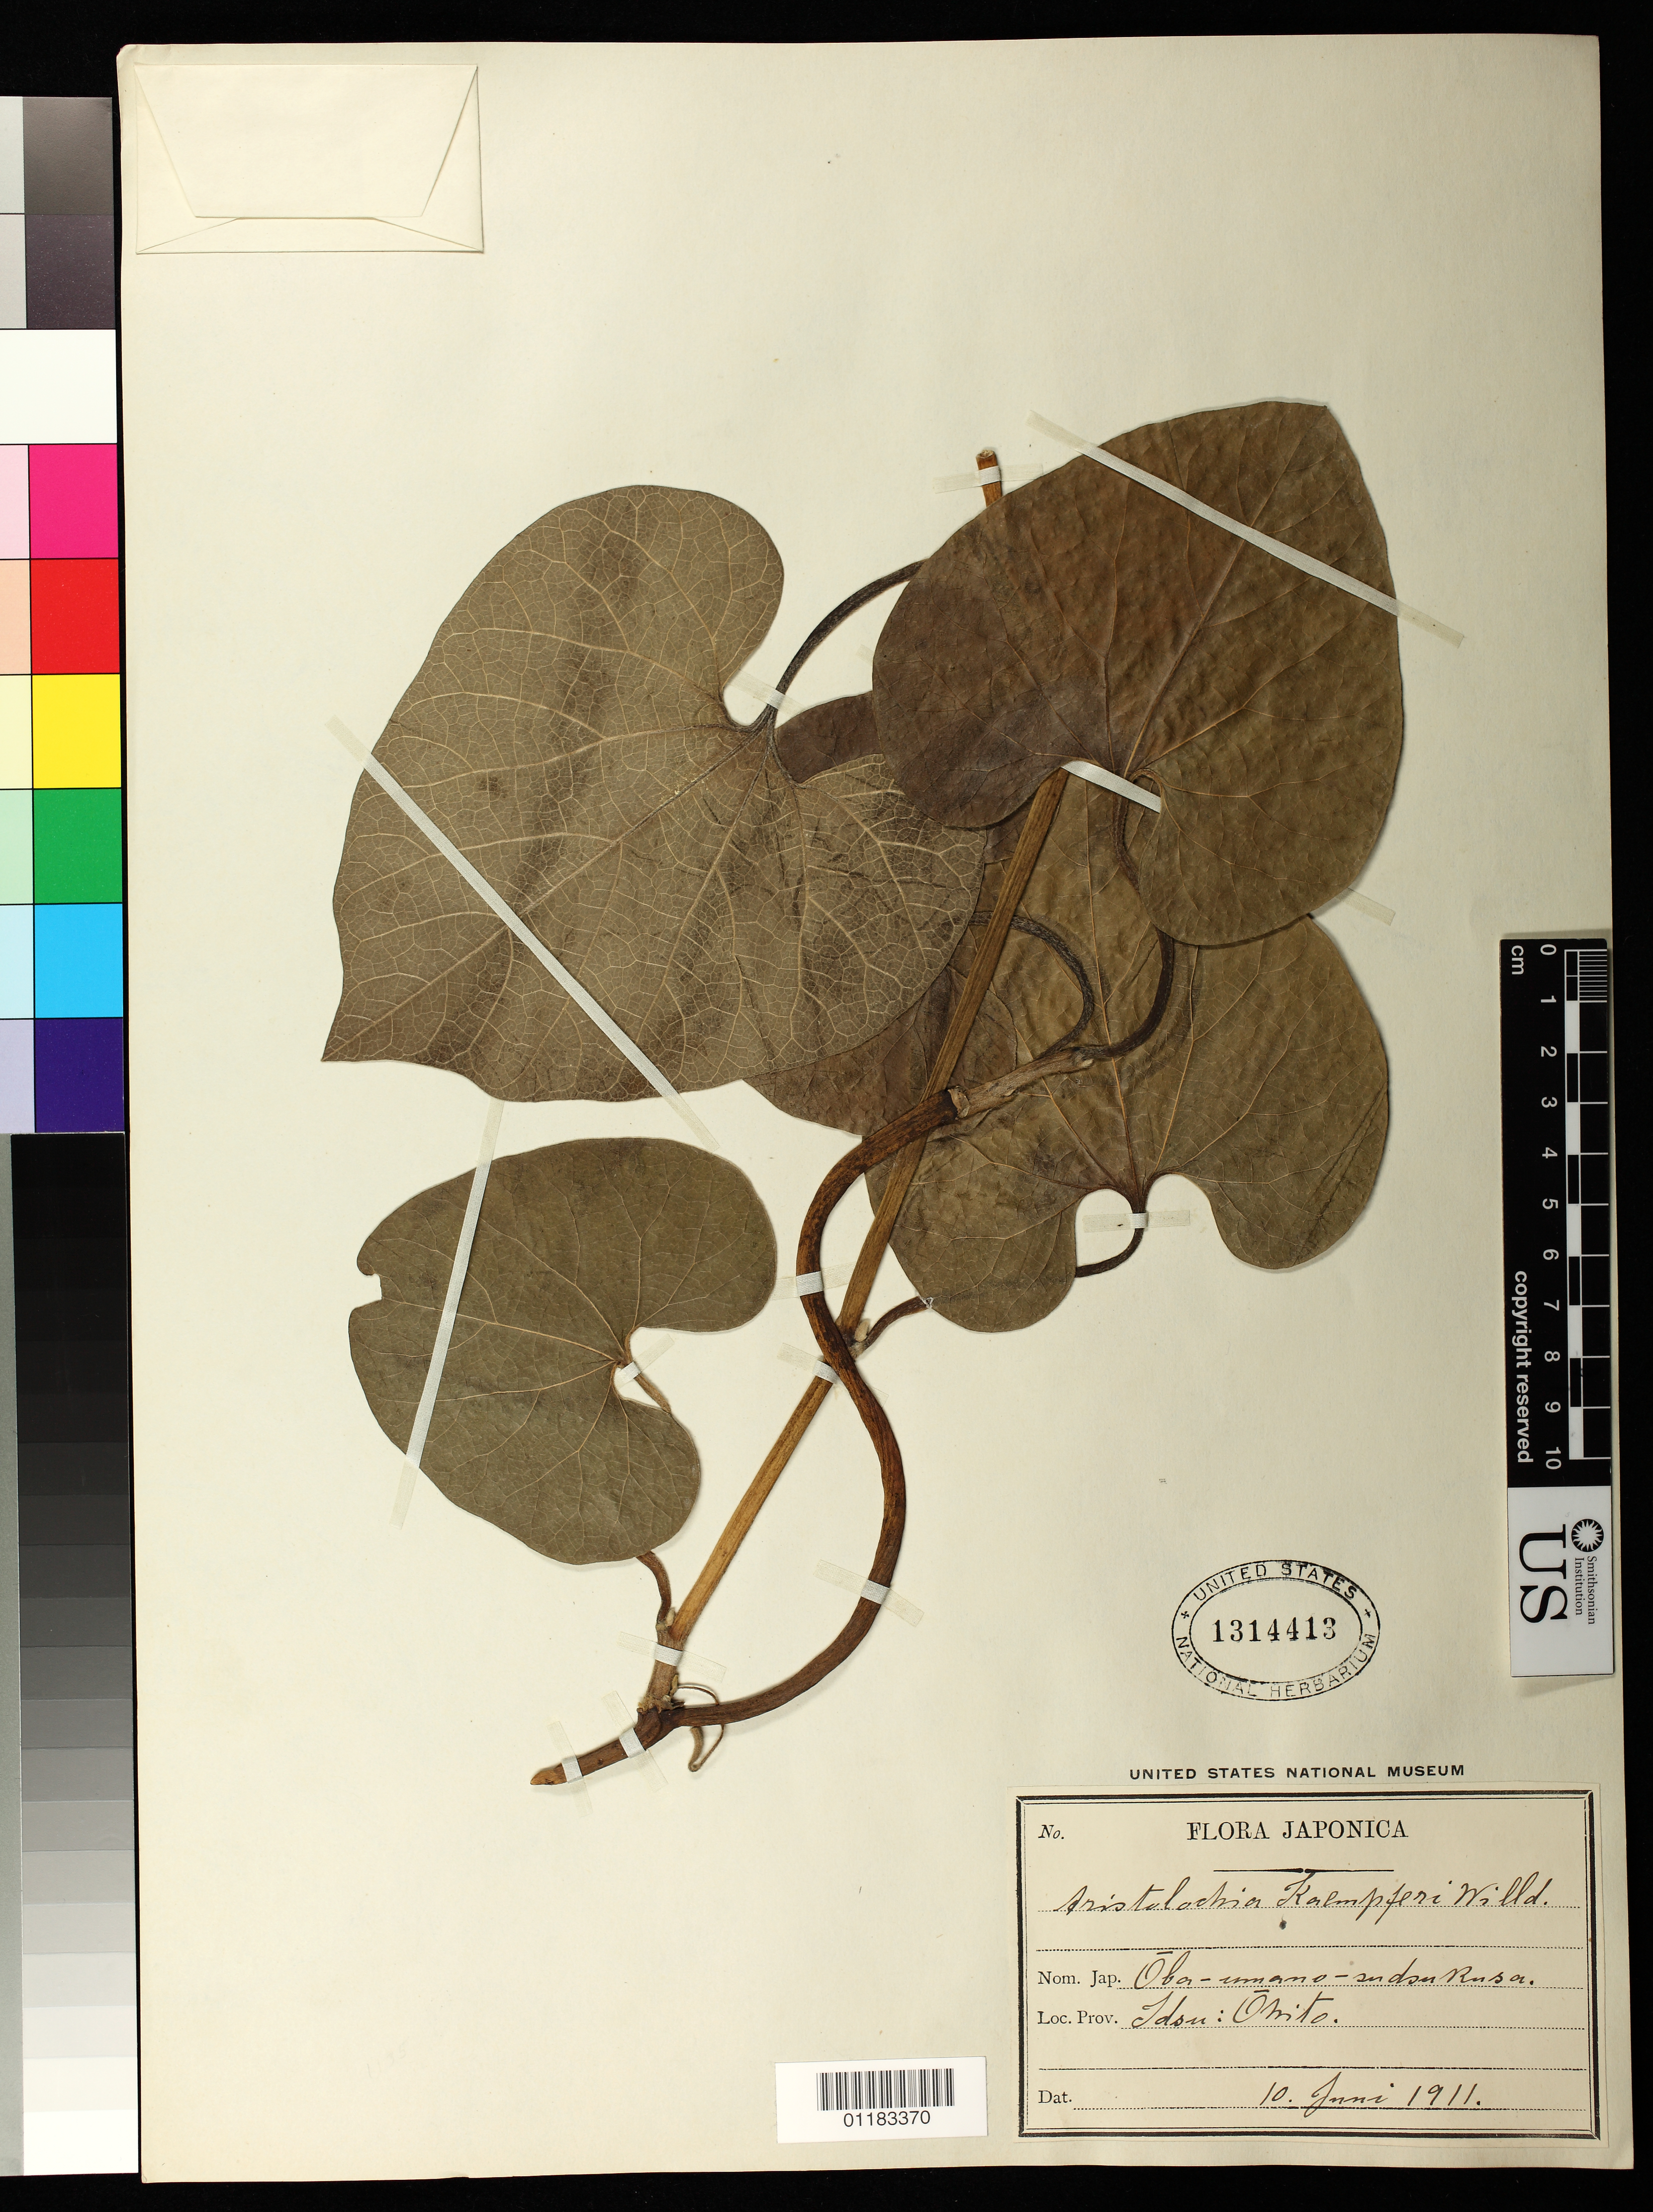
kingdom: Plantae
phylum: Tracheophyta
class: Magnoliopsida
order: Piperales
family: Aristolochiaceae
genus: Aristolochia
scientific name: Aristolochia kaempferi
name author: Willd.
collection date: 1911-06-10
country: Japan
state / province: Sizuoka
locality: Idsu: Ohito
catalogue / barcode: US 1314413